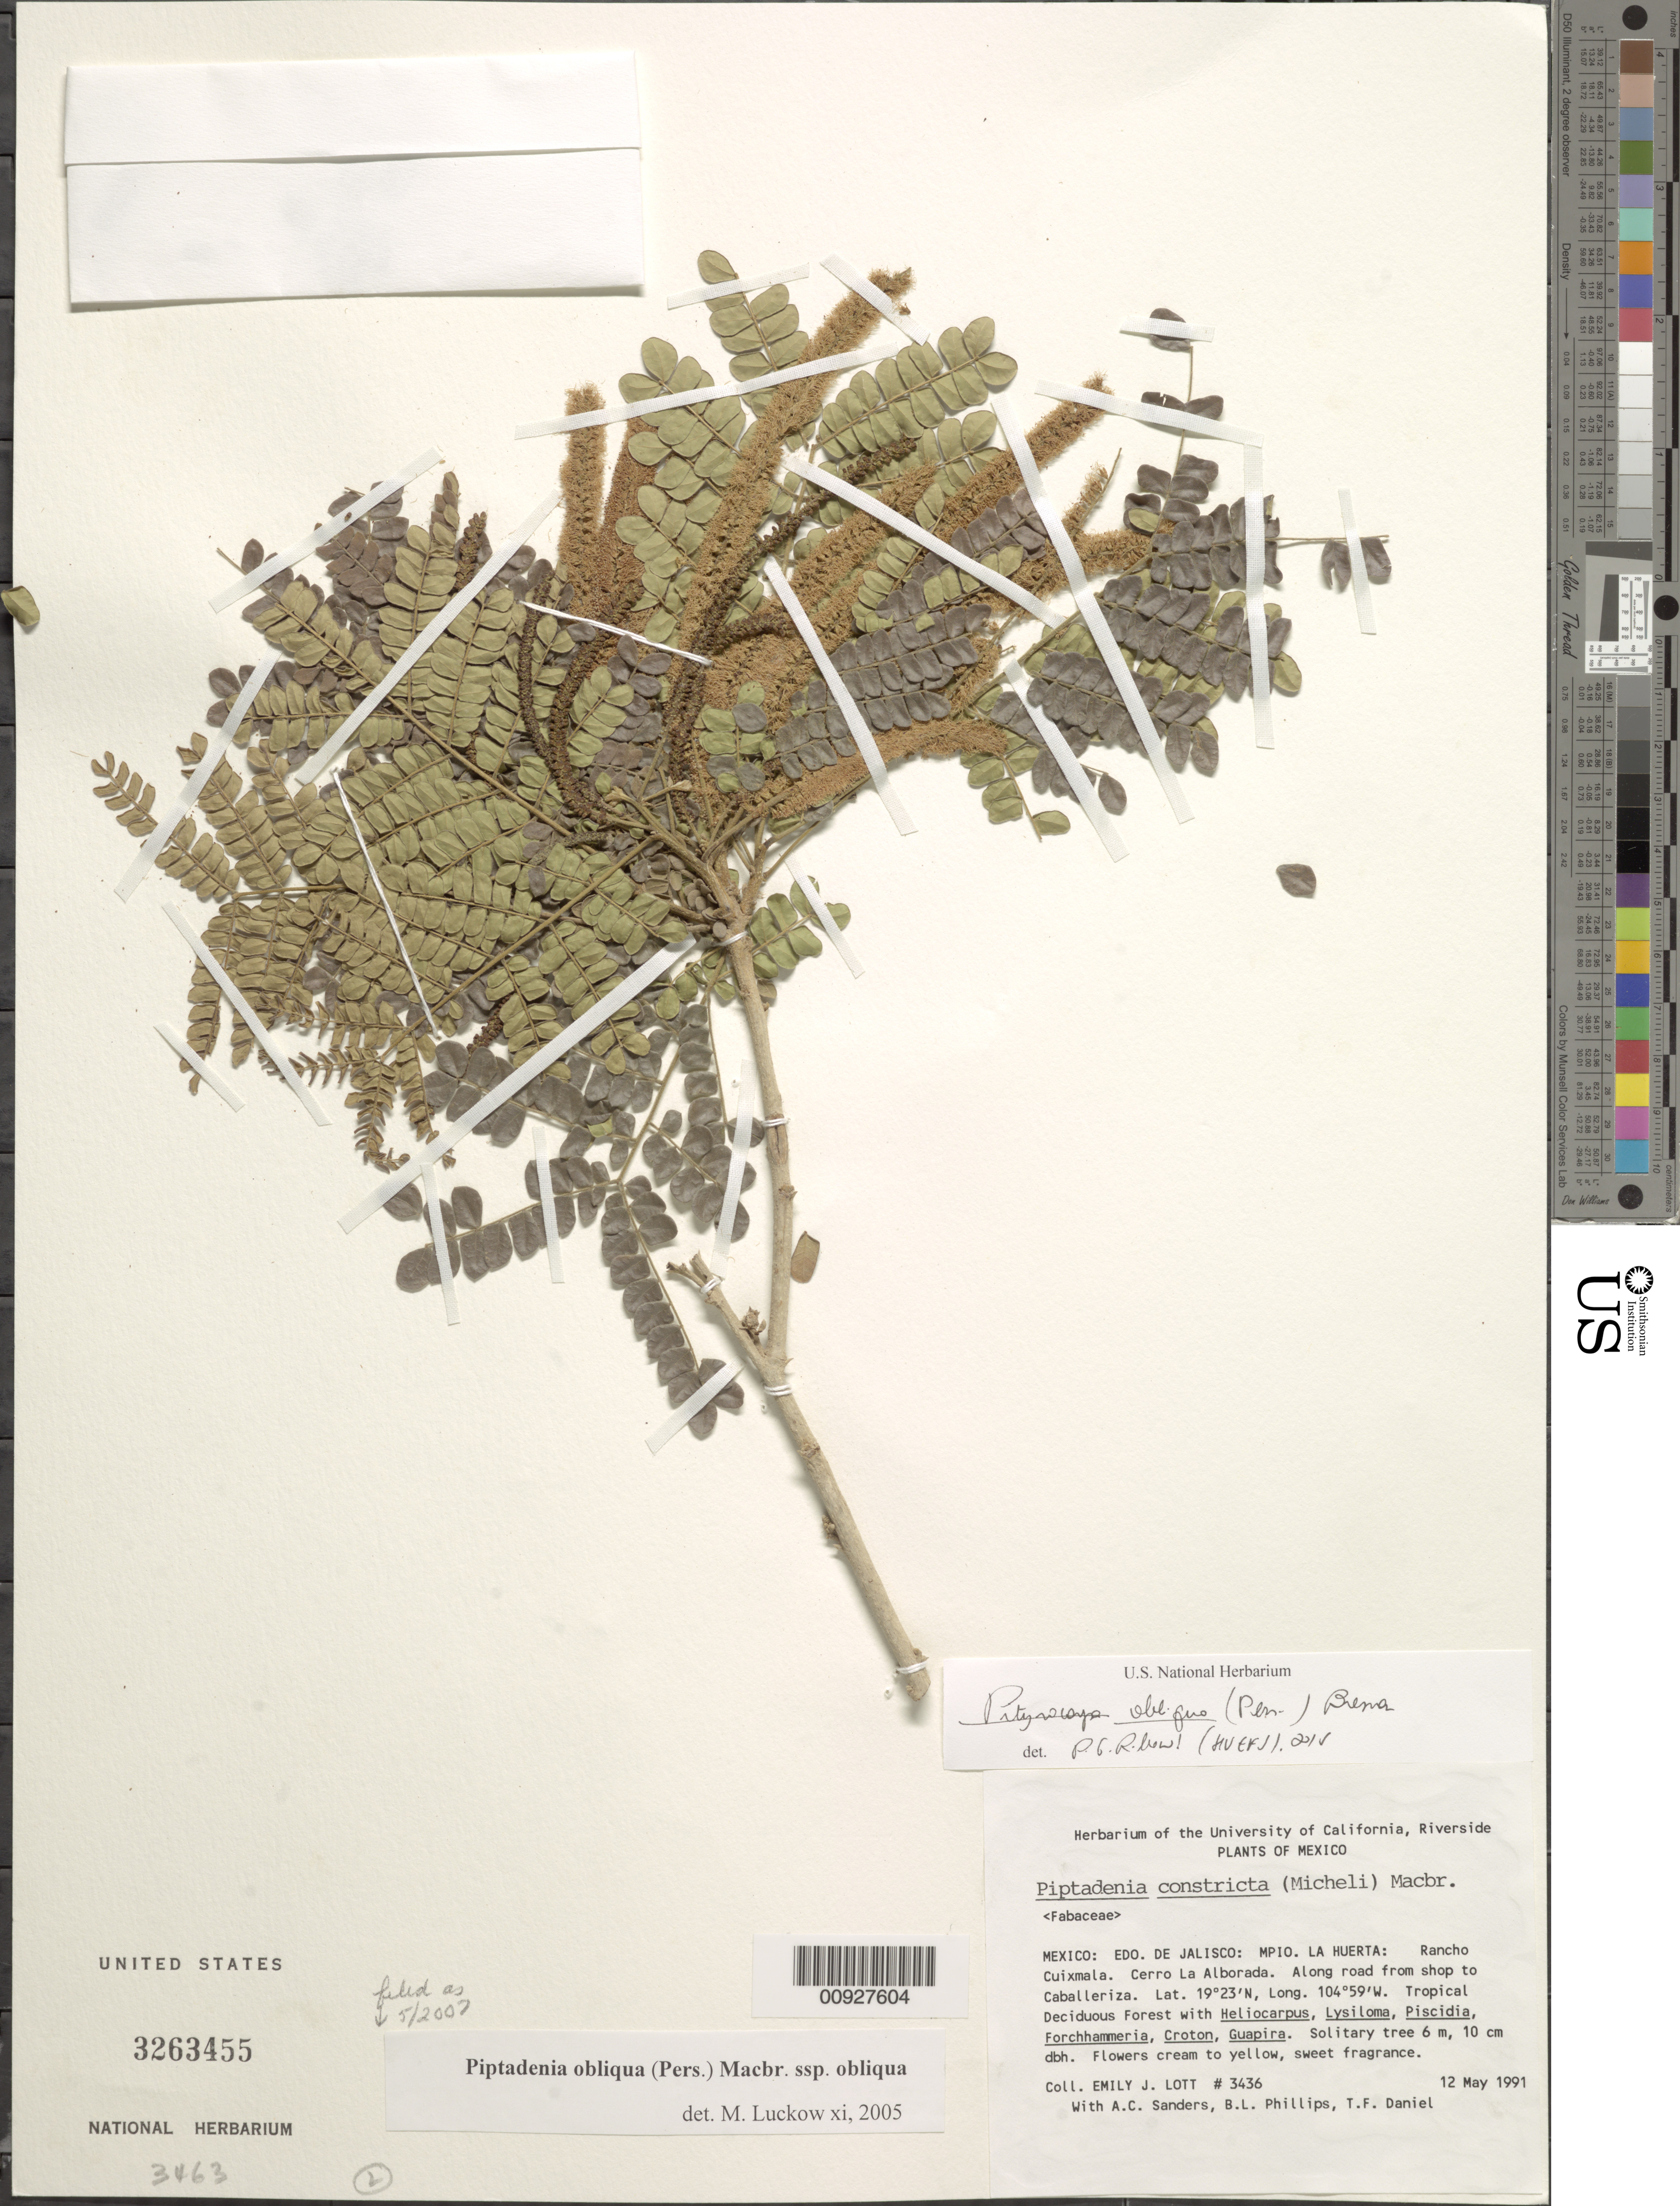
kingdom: Plantae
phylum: Tracheophyta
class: Magnoliopsida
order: Fabales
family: Fabaceae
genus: Pityrocarpa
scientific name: Pityrocarpa obliqua subsp. obliqua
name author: (Pers.) Brenan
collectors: E. Lott, A. Sanders, B. L. Phillips & T. F. Daniel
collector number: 3436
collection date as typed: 12 May 1991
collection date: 1991-05-12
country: Mexico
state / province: Jalisco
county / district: Huerta, La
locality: Edo. de Jalisco: Mpio. La Huerta: Rancho Cuixmala. Cerro La Alborada. Along road from shop to Caballeriza.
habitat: Tropical Deciduous Forest with Heliocarpus, Lysiloma, Piscidia, Forchhammeria, Croton, Guapira.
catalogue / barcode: US 3263455